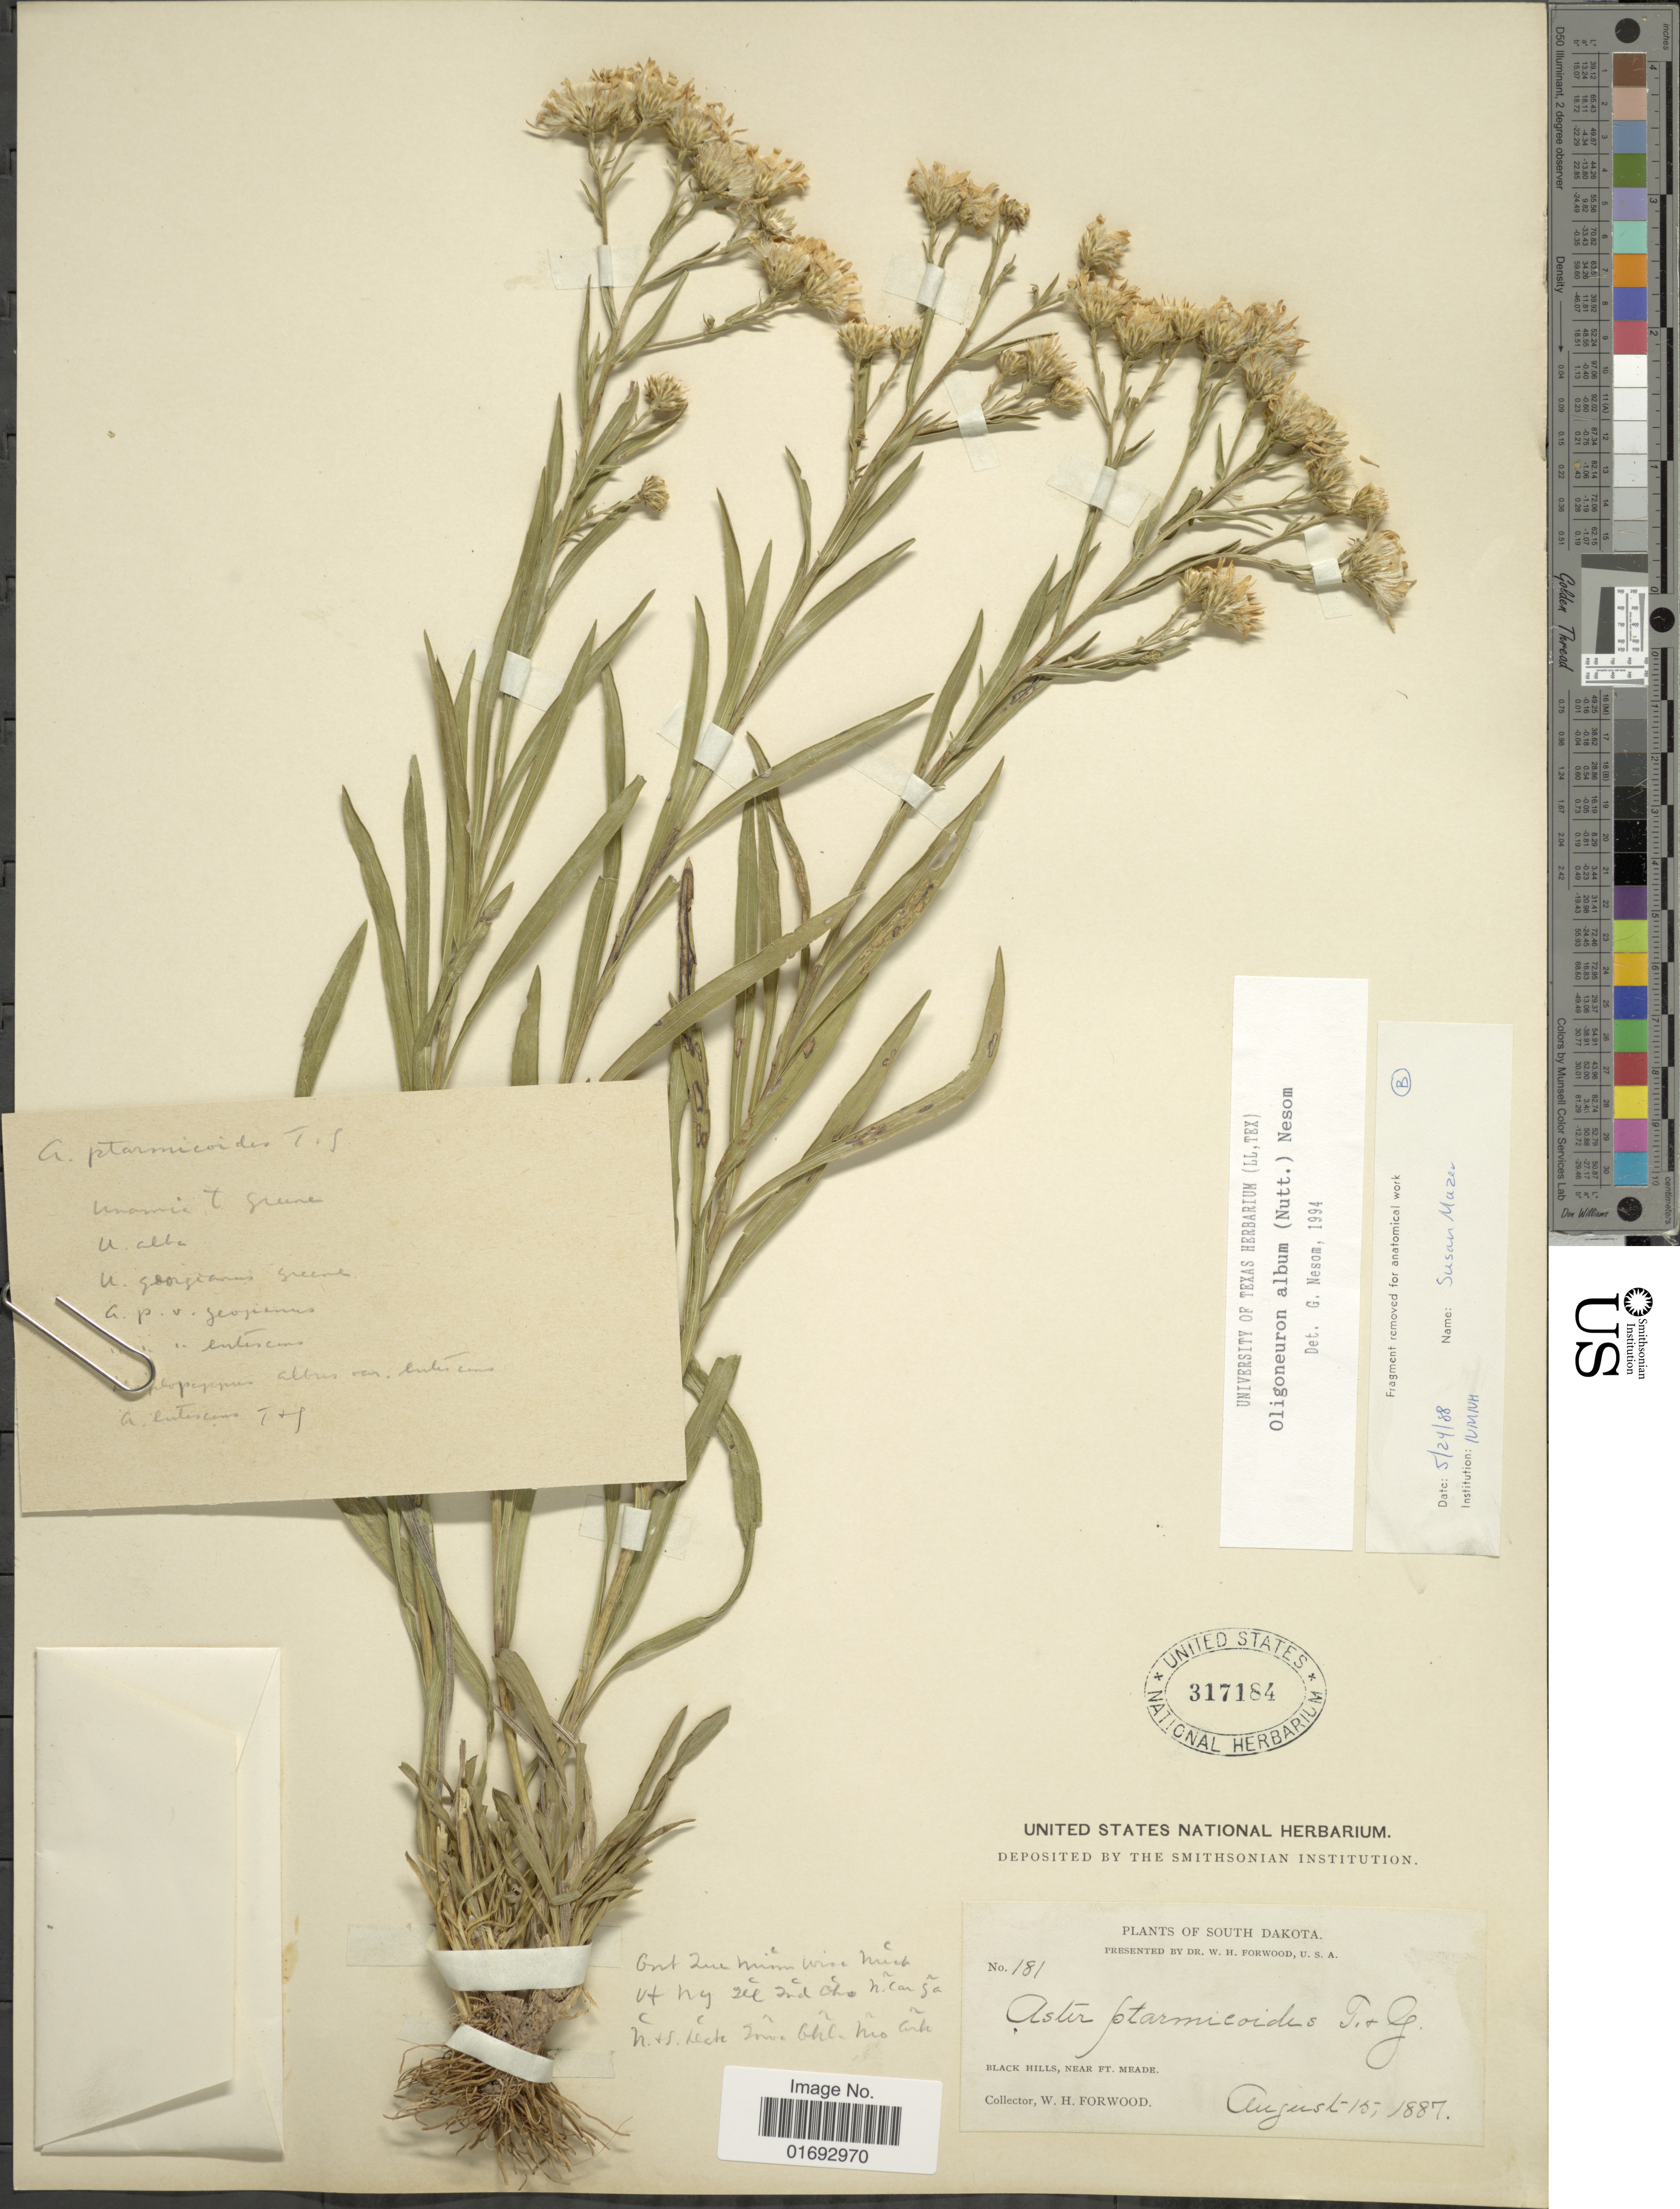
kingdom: Plantae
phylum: Tracheophyta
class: Magnoliopsida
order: Asterales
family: Asteraceae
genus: Oligoneuron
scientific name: Oligoneuron album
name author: (Nutt.) G.L. Nesom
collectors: W. Forwood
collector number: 181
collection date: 1887-08-15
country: United States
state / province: South Dakota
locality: Black Hills, near Ft. Meade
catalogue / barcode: US 317184